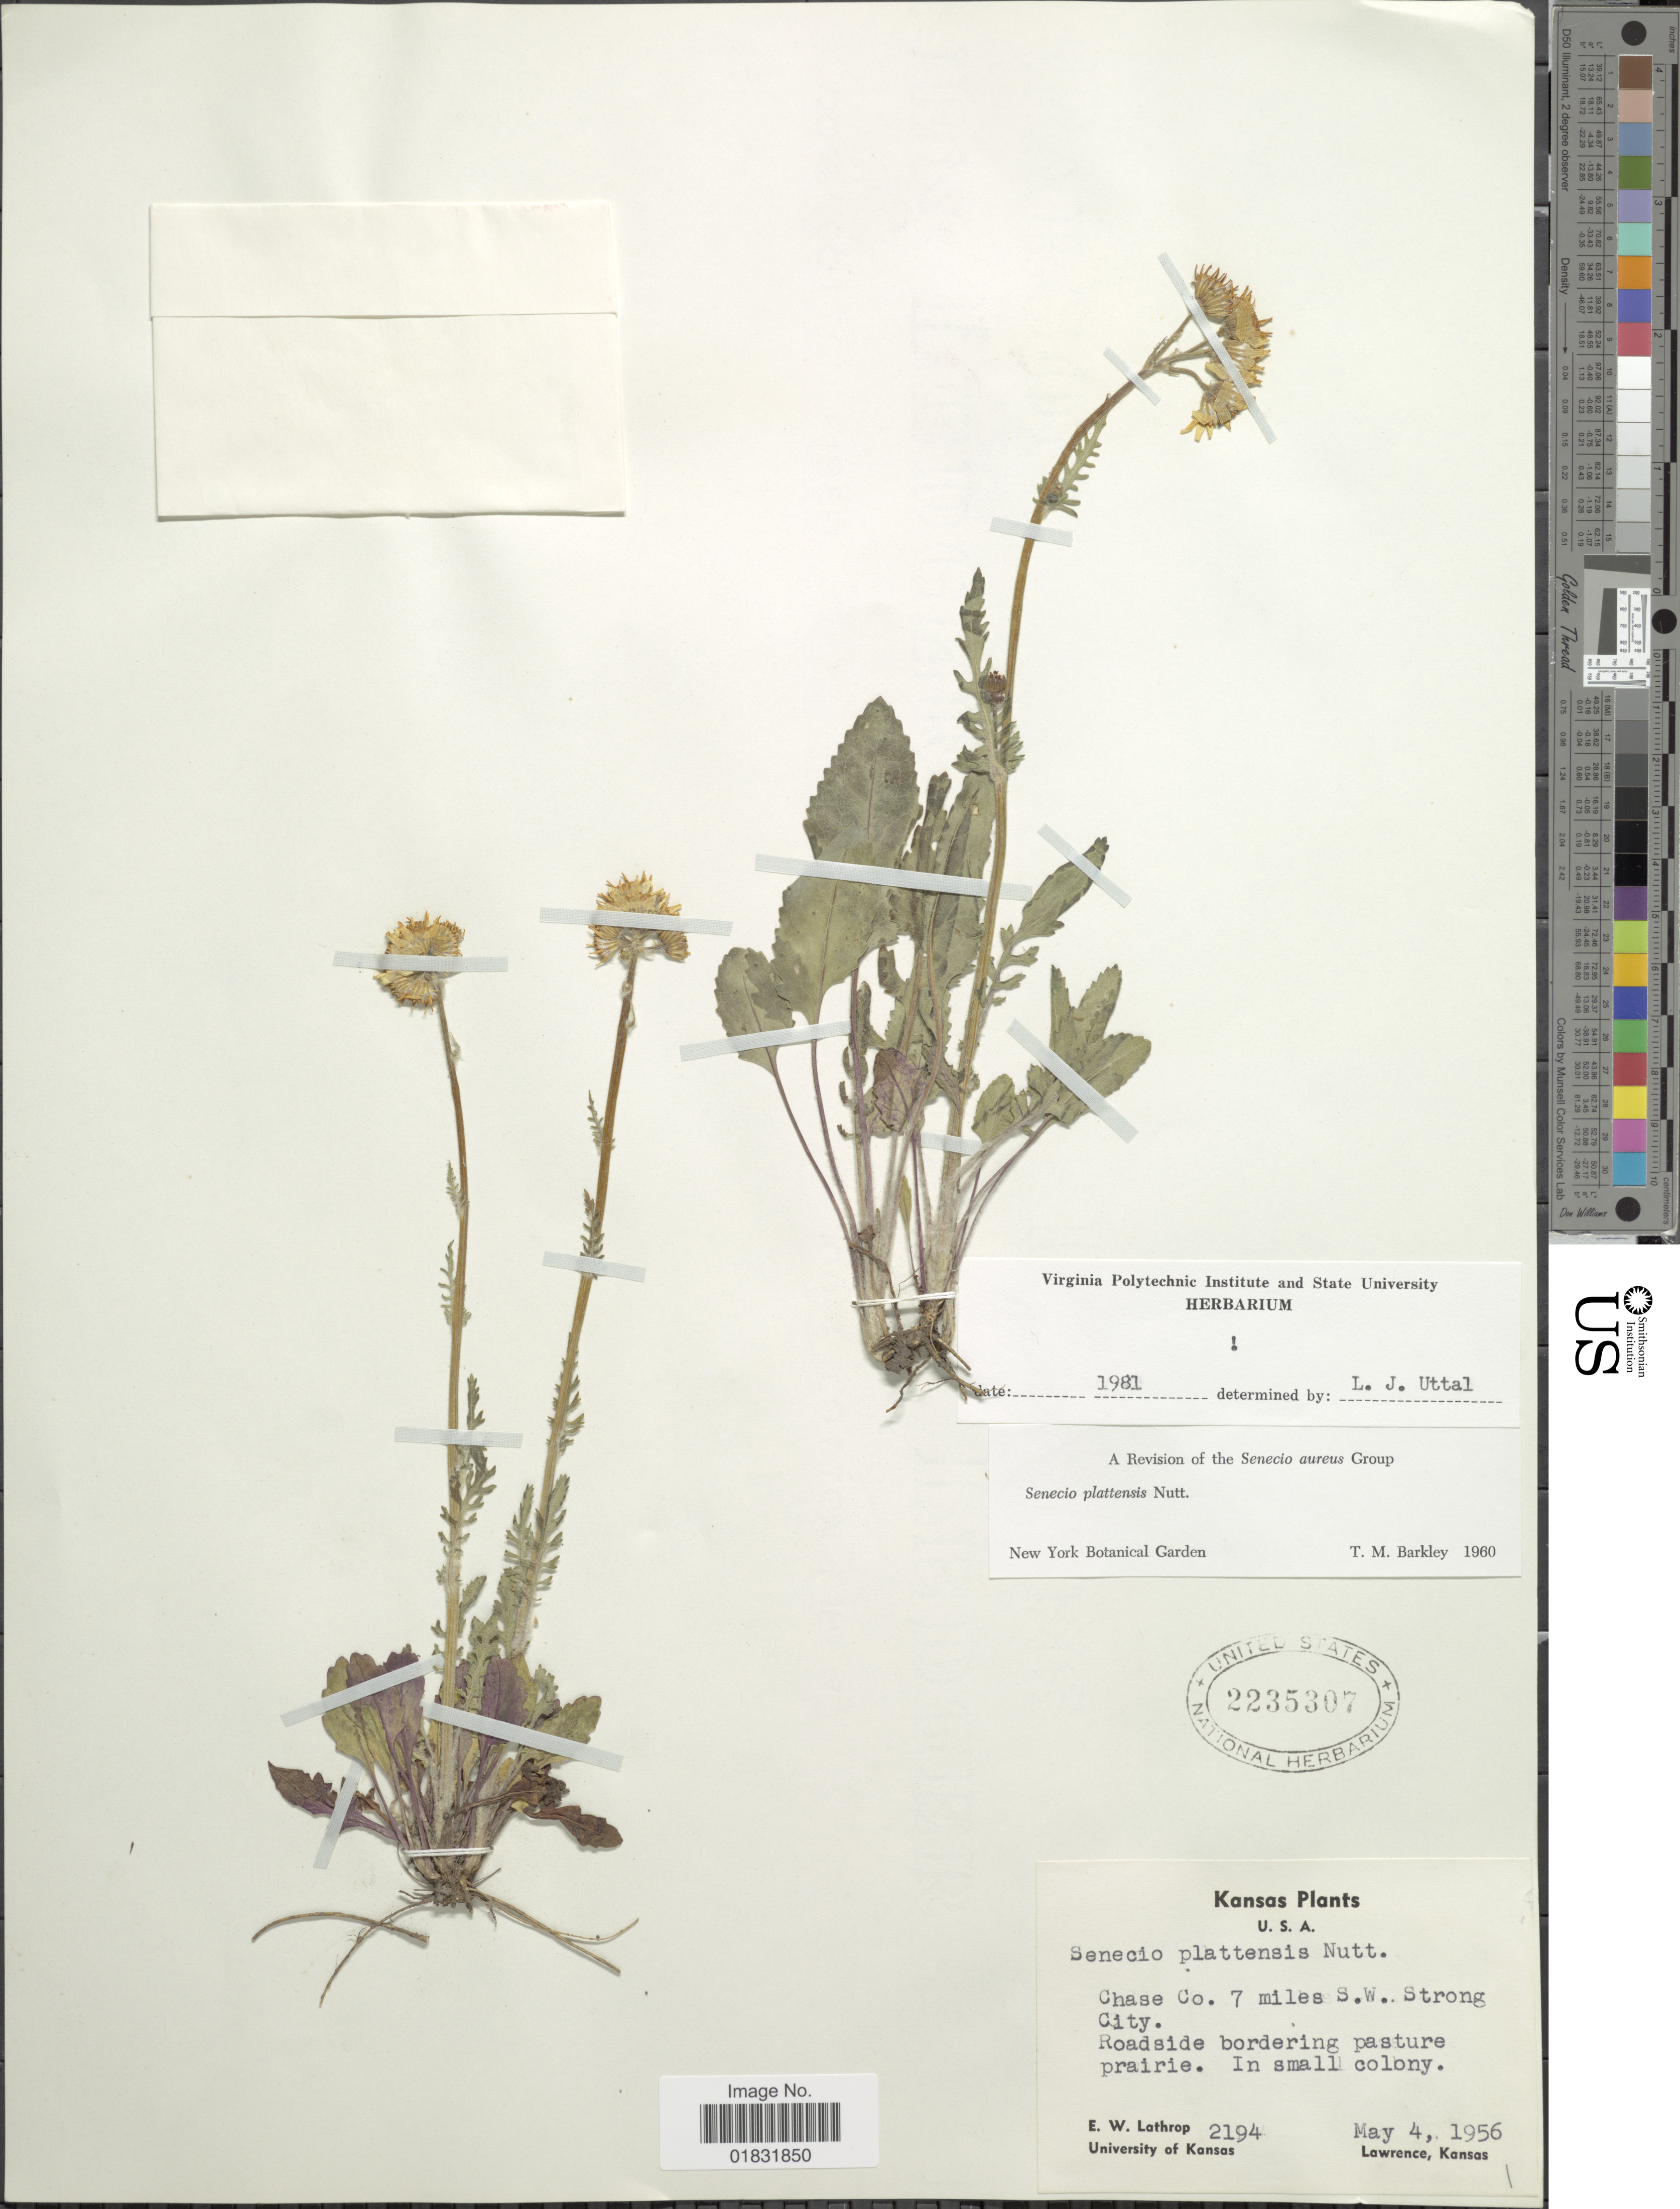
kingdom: Plantae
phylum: Tracheophyta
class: Magnoliopsida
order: Asterales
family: Asteraceae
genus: Packera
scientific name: Packera plattensis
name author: W.A. Weber & Á. Löve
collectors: E. W. Lathrop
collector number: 2194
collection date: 1956-05-04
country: United States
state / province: Kansas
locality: Chase Co. 7 miles S.W. Strong City. Roadside bordering pasture prairie. In small colony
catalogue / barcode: US 2235307